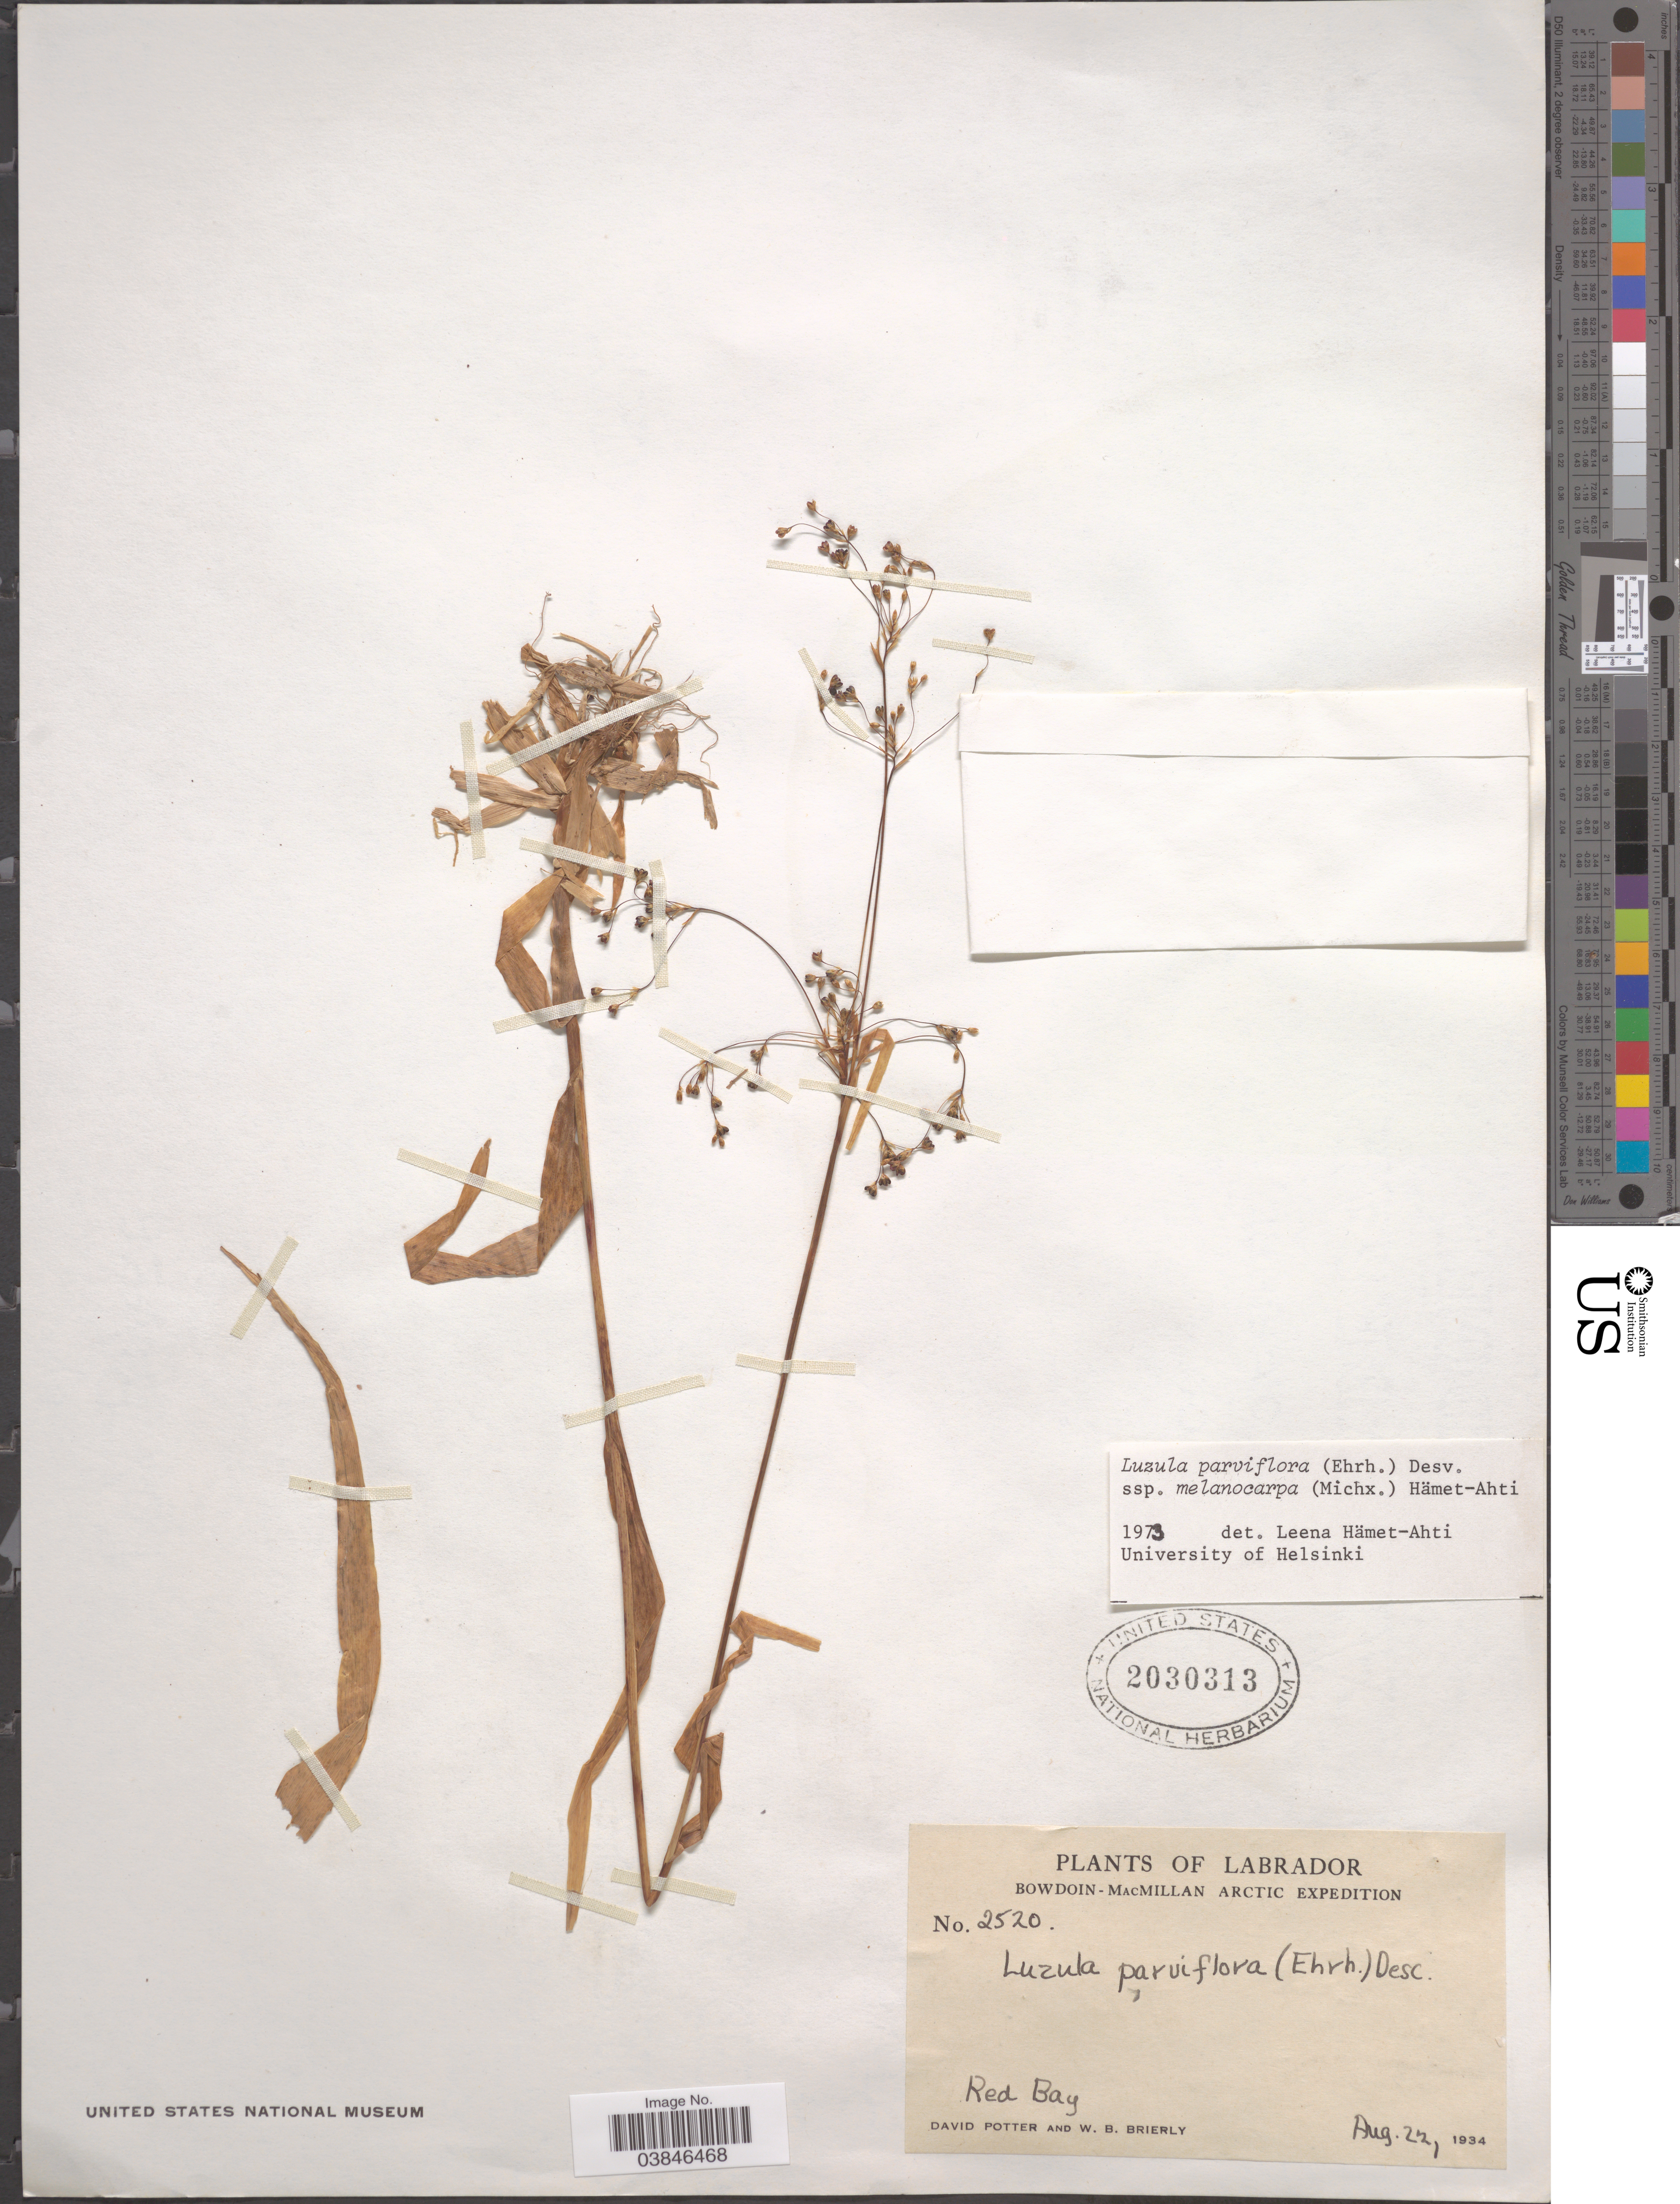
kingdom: Plantae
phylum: Tracheophyta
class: Liliopsida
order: Poales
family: Juncaceae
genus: Luzula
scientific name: Luzula parviflora subsp. melanocarpa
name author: Desv.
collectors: D. Potter & W. Brierly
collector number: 2520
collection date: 1934-08-22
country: Canada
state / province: Newfoundland and Labrador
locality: Red Bay.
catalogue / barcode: US 2030313